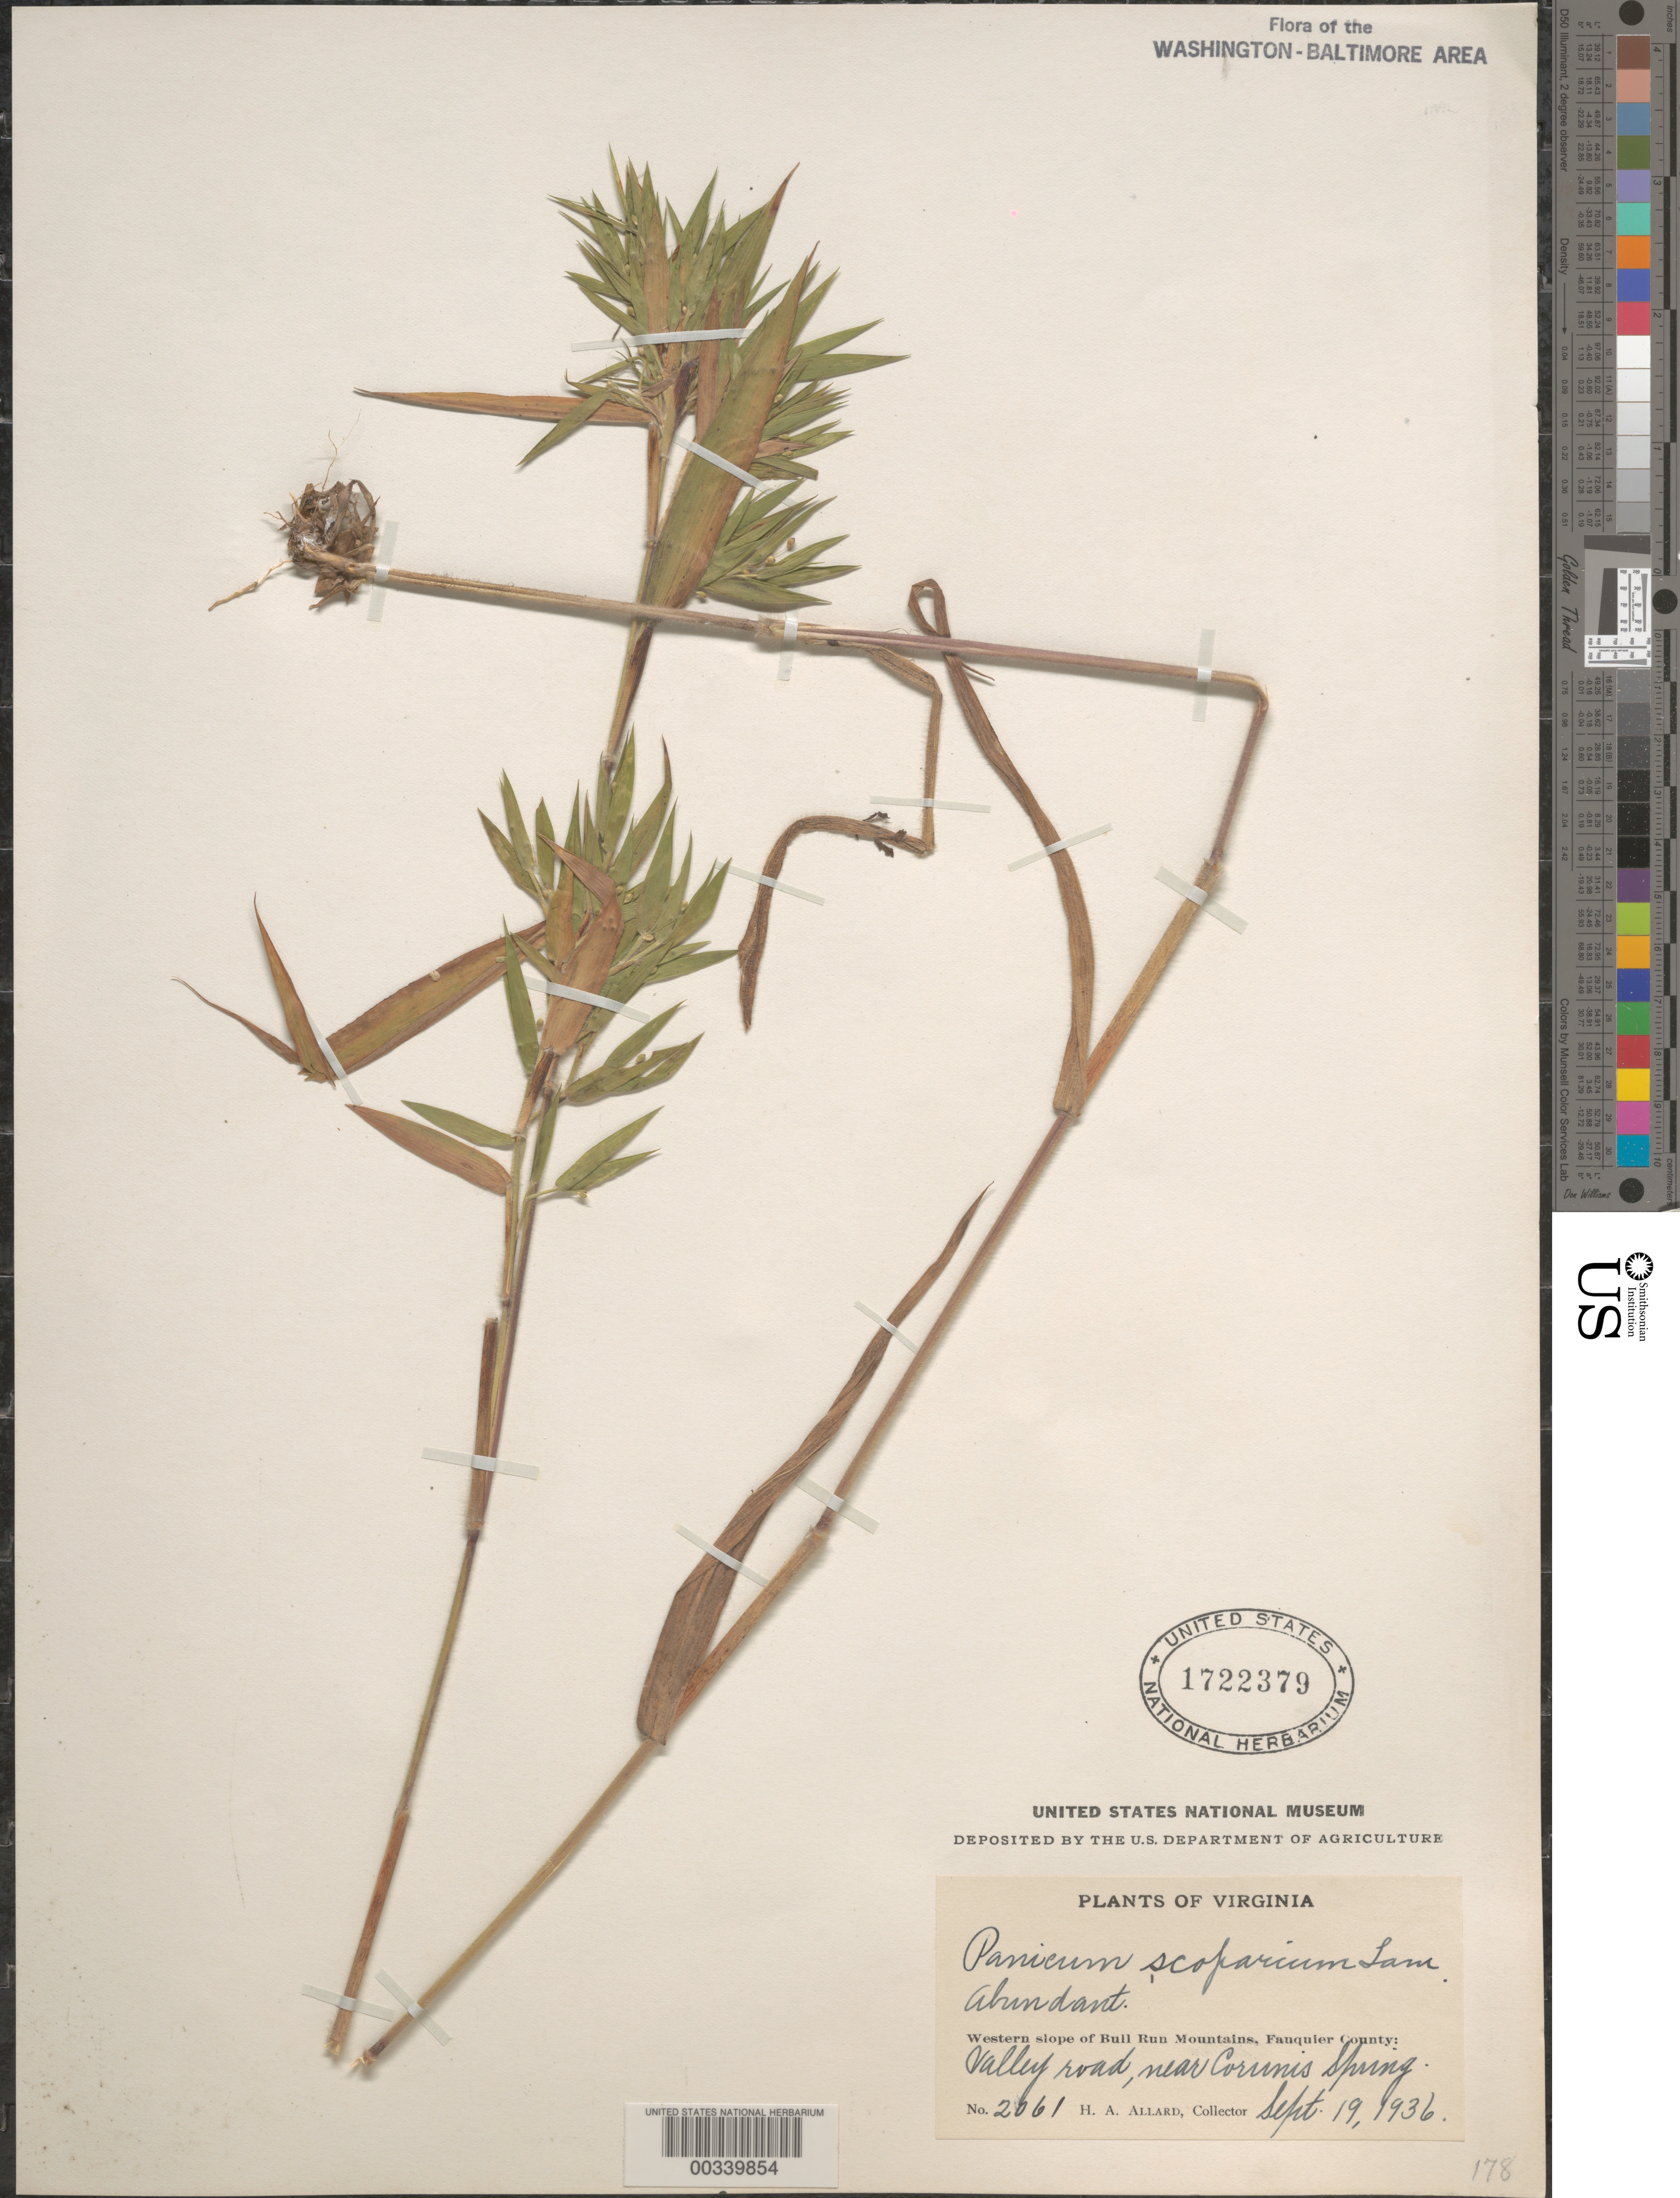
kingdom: Plantae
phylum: Tracheophyta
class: Liliopsida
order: Poales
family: Poaceae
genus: Dichanthelium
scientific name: Dichanthelium scoparium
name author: (Lam.) Gould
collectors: H. A. Allard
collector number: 2061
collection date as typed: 19 Sep 1936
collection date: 1936-09-19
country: United States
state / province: Virginia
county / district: Fauquier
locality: Bull Run Mountains, near Corunis Spring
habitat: Western mt. slope, roadside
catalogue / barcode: US 1722379